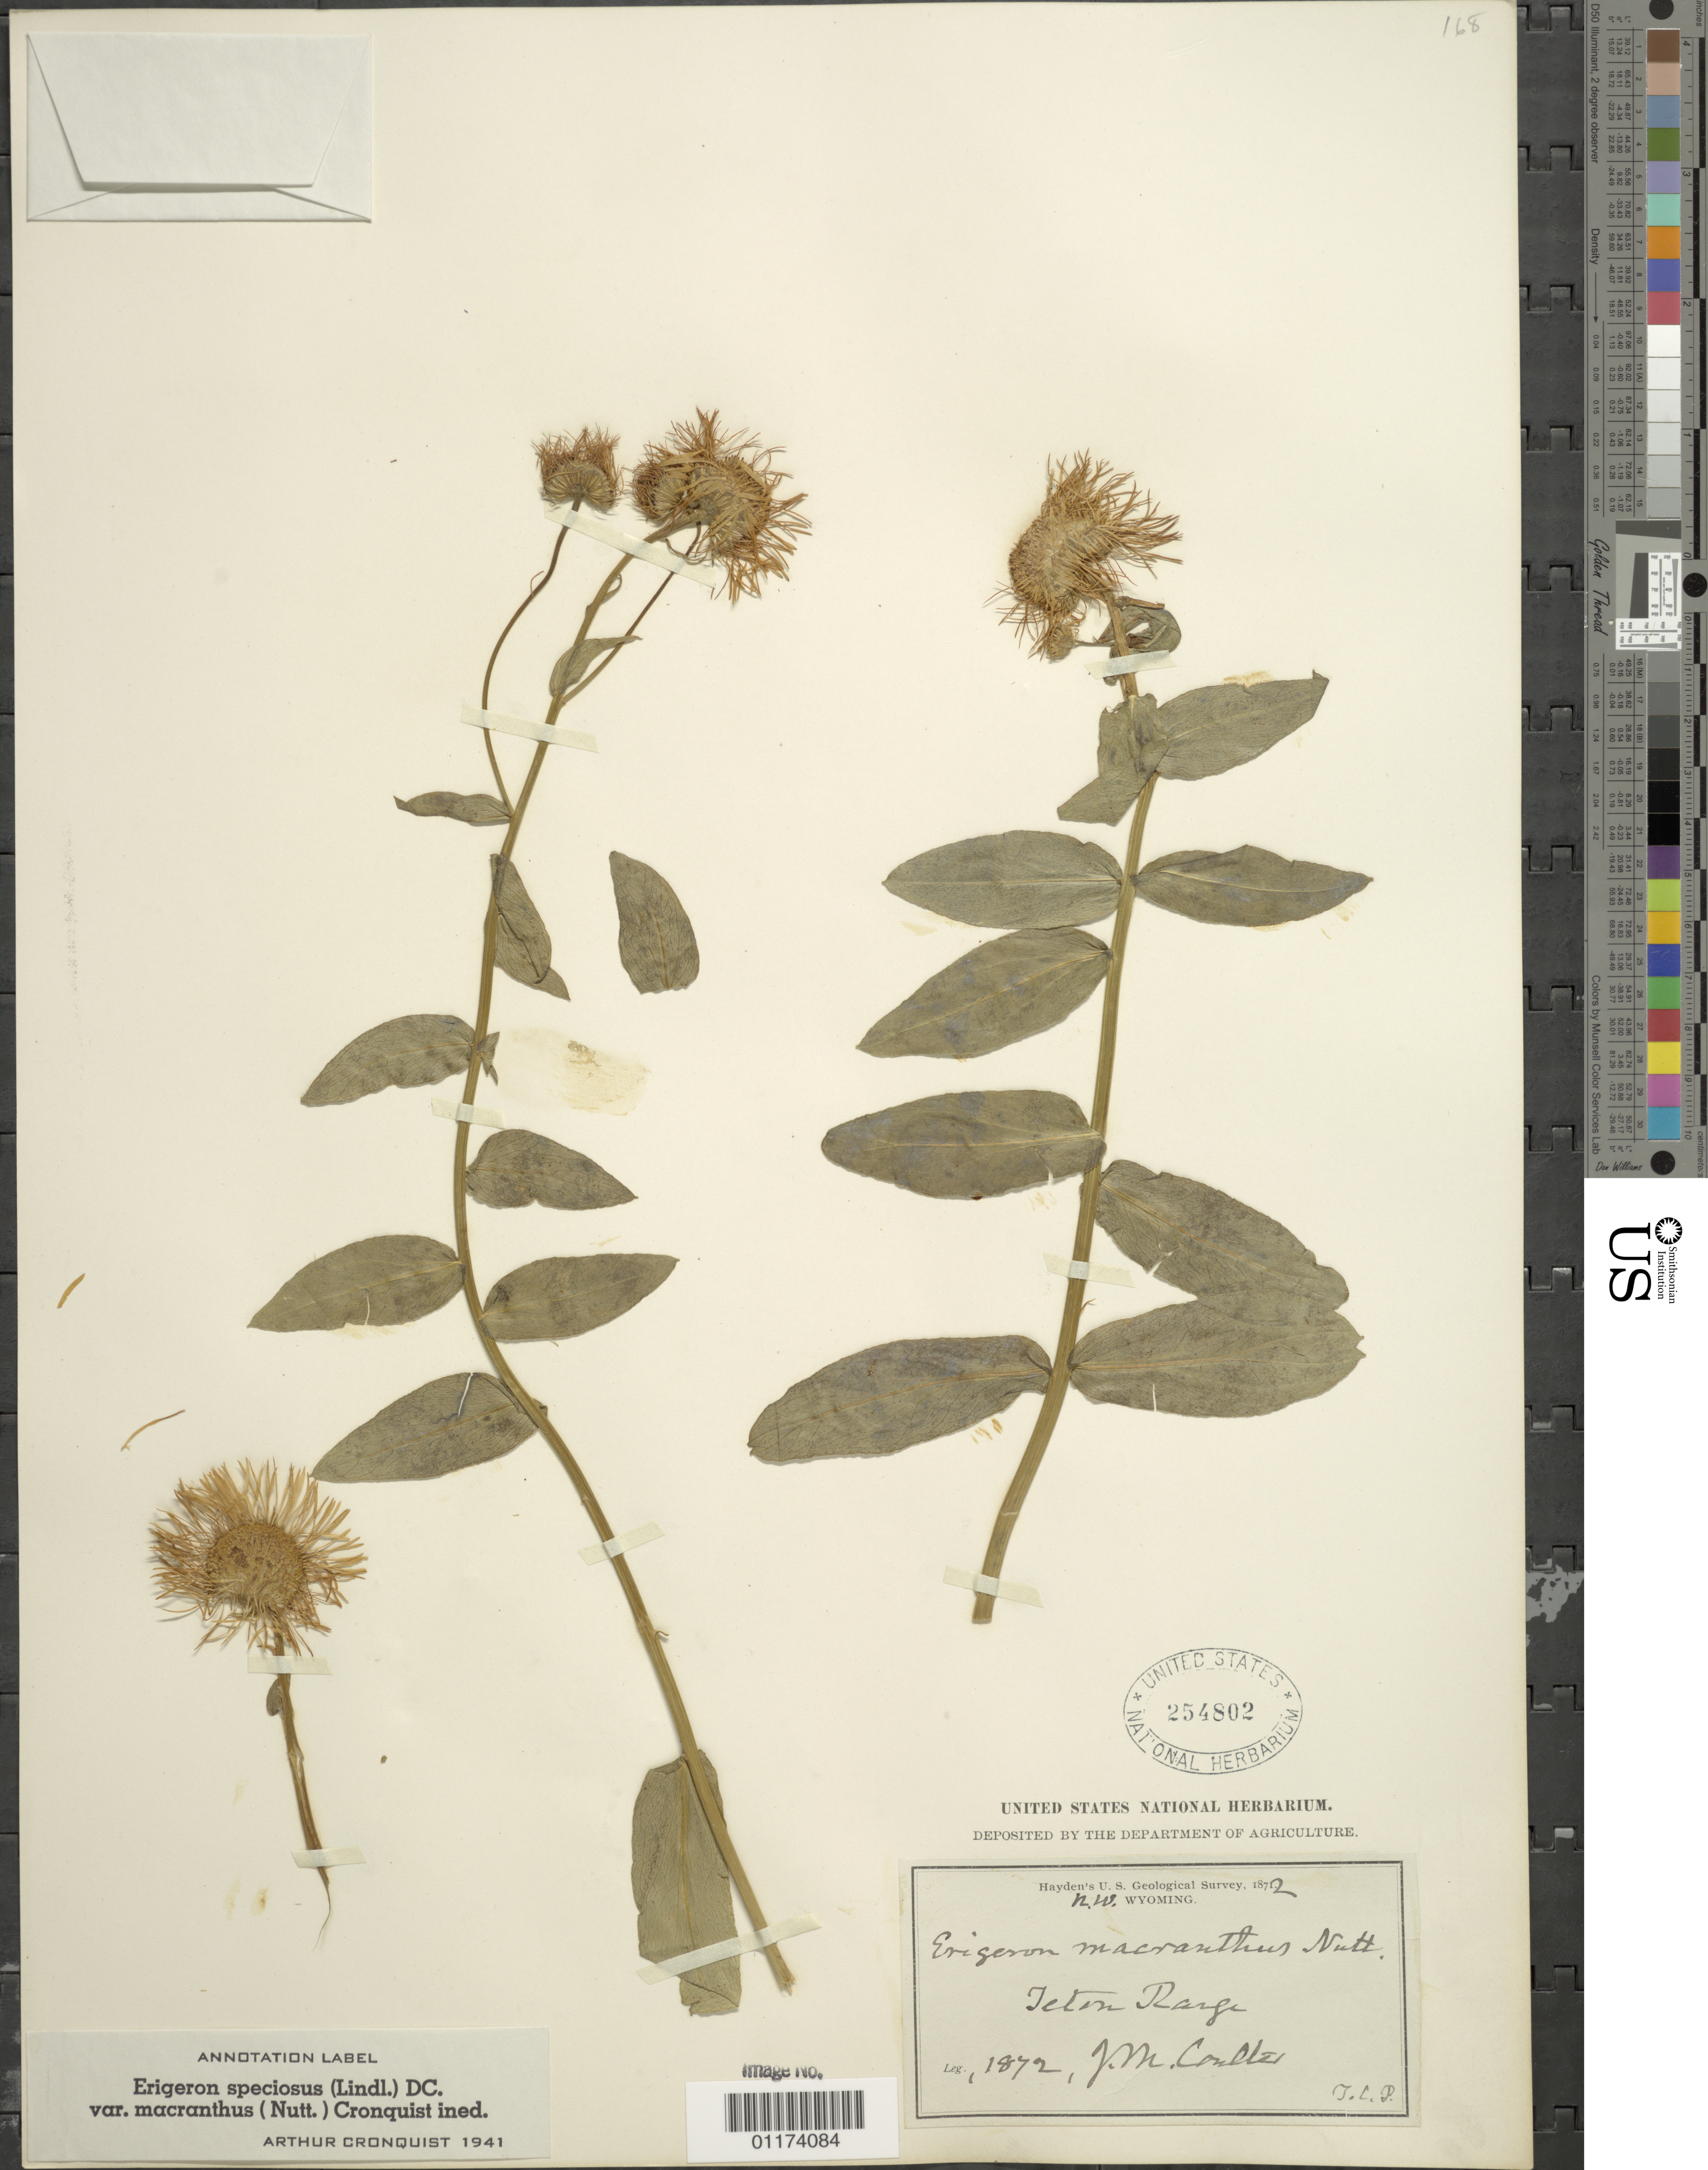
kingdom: Plantae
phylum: Tracheophyta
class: Magnoliopsida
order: Asterales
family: Asteraceae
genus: Erigeron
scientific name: Erigeron speciosus var. macranthus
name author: (Nutt.) Cronq.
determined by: Cronquist, A. J.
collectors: J. M. Coulter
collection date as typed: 1872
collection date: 1872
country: United States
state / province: Wyoming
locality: Teton Range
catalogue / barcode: US 254802